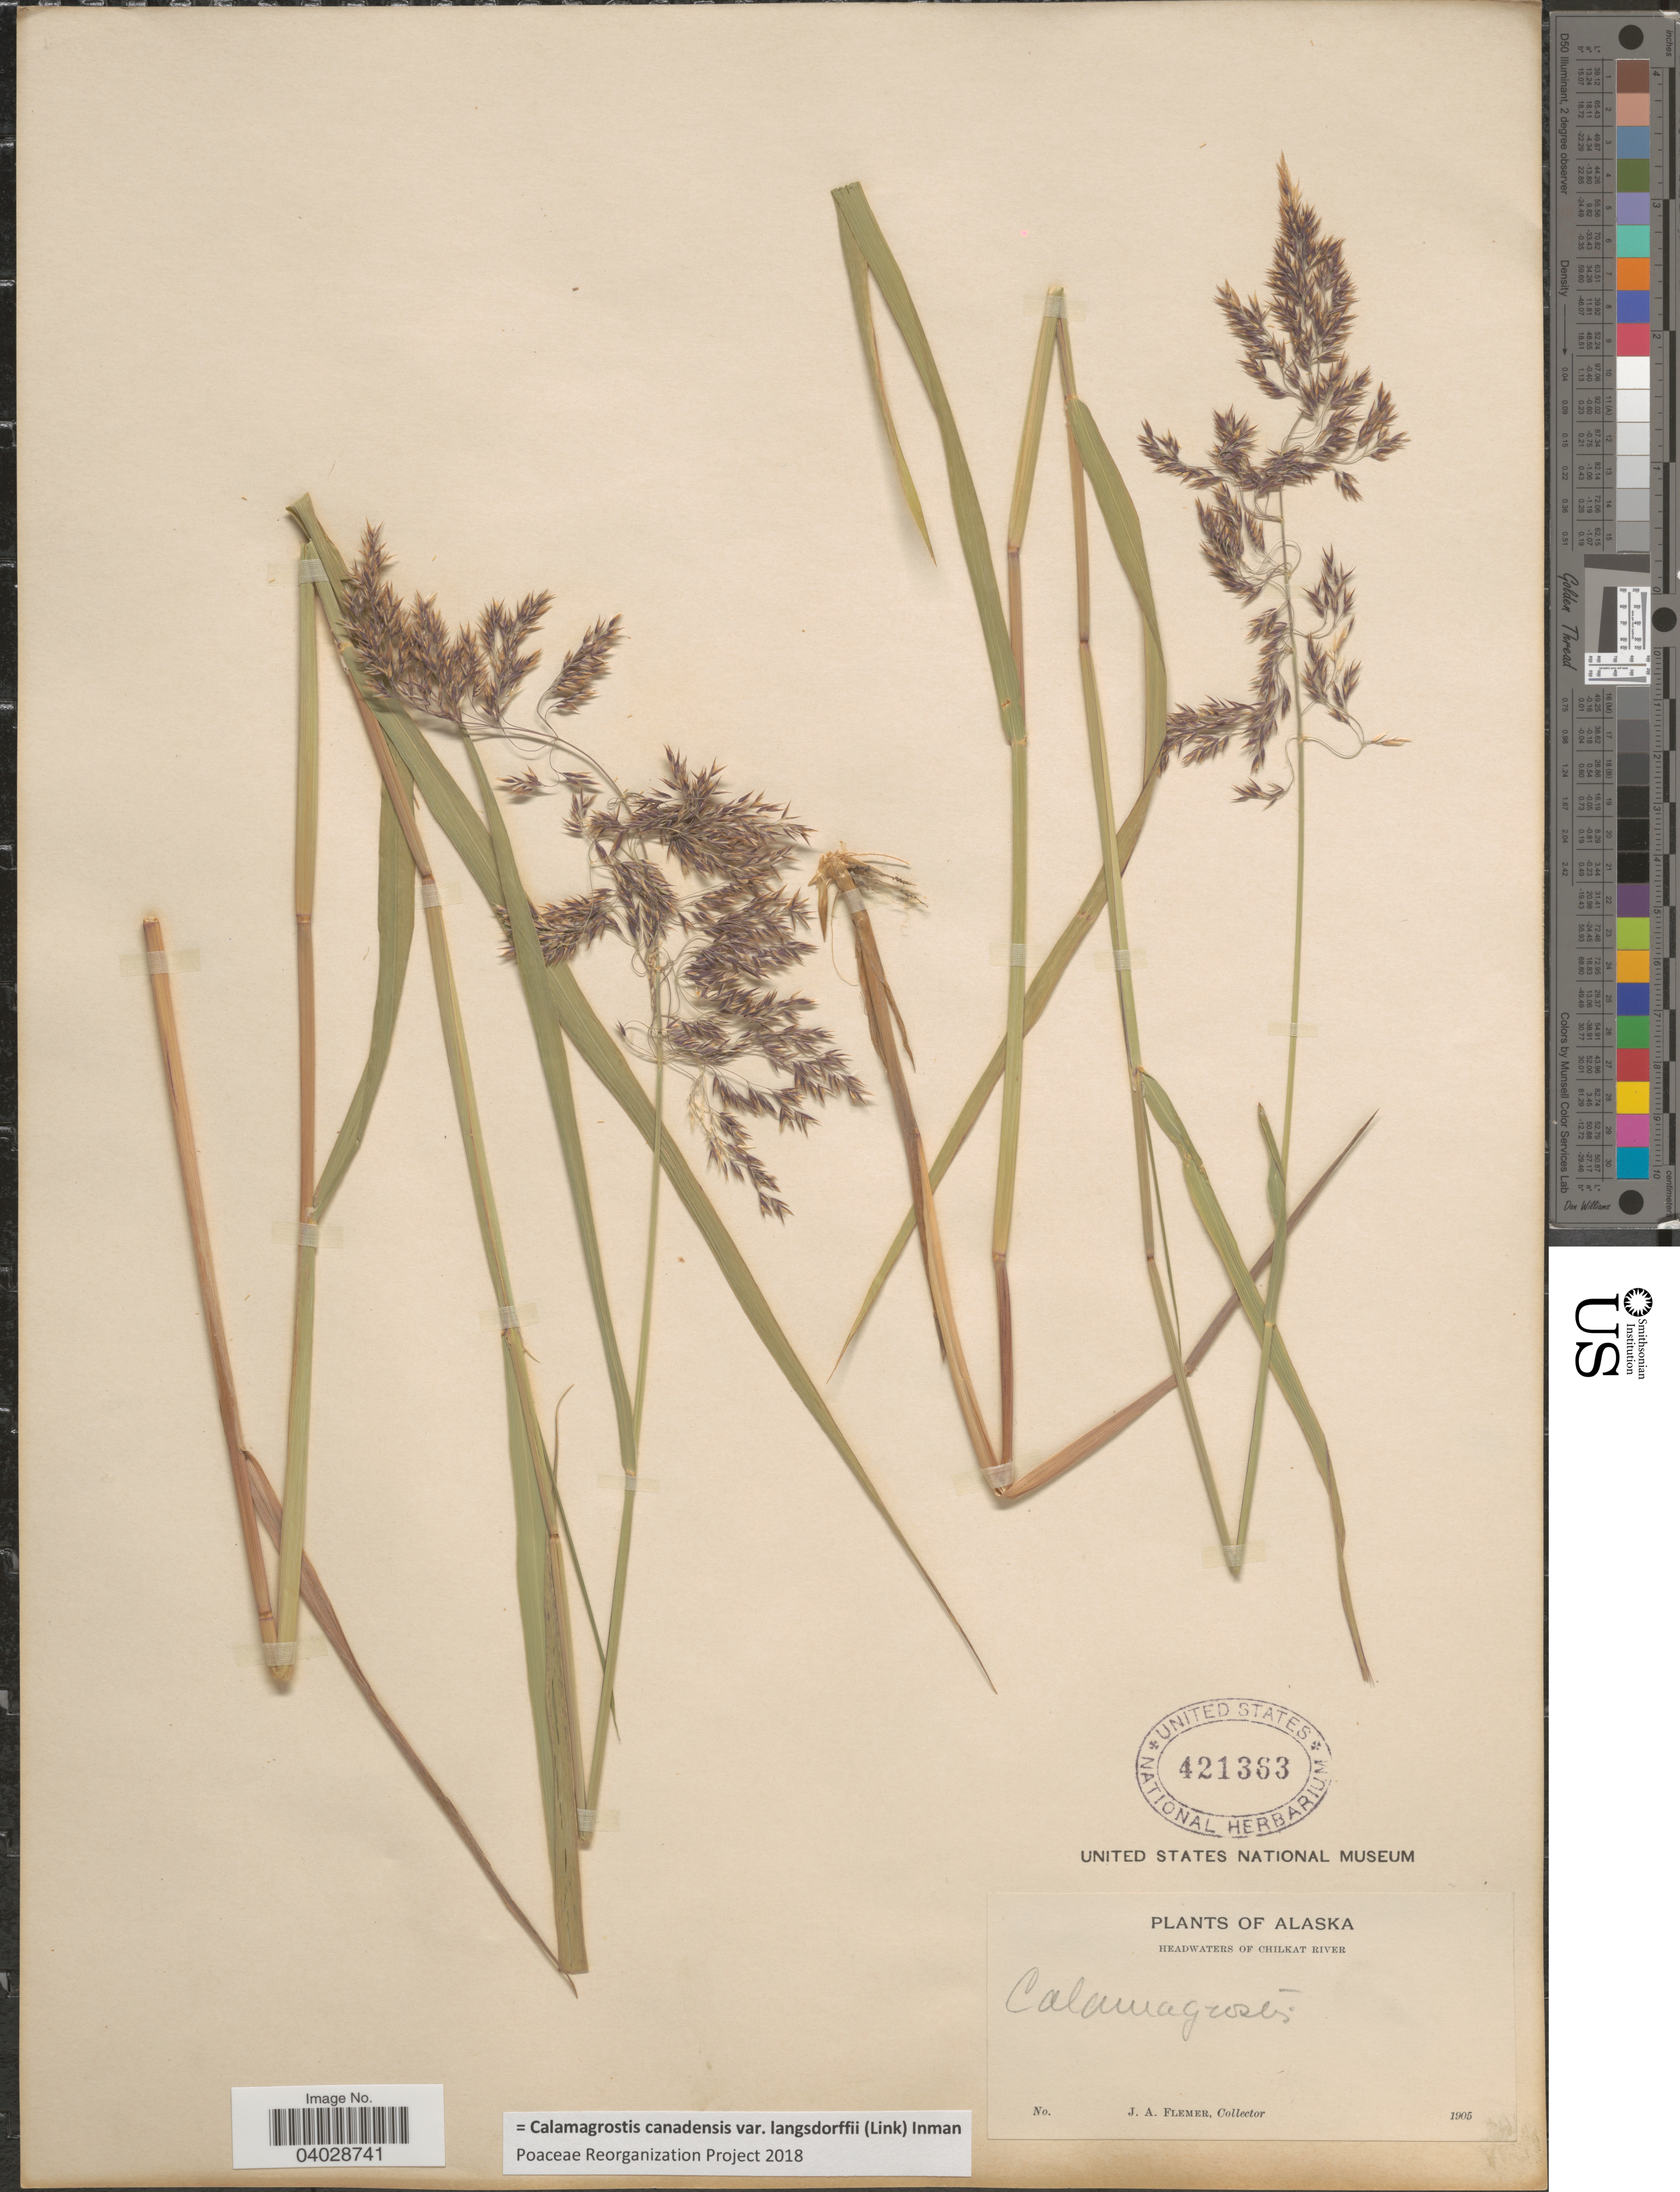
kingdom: Plantae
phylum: Tracheophyta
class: Liliopsida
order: Poales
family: Poaceae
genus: Calamagrostis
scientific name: Calamagrostis canadensis var. langsdorffii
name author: (Link) Inman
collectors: J. Flemer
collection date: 1905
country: United States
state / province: Alaska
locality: Headwaters of Chilkat River.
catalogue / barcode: US 421363